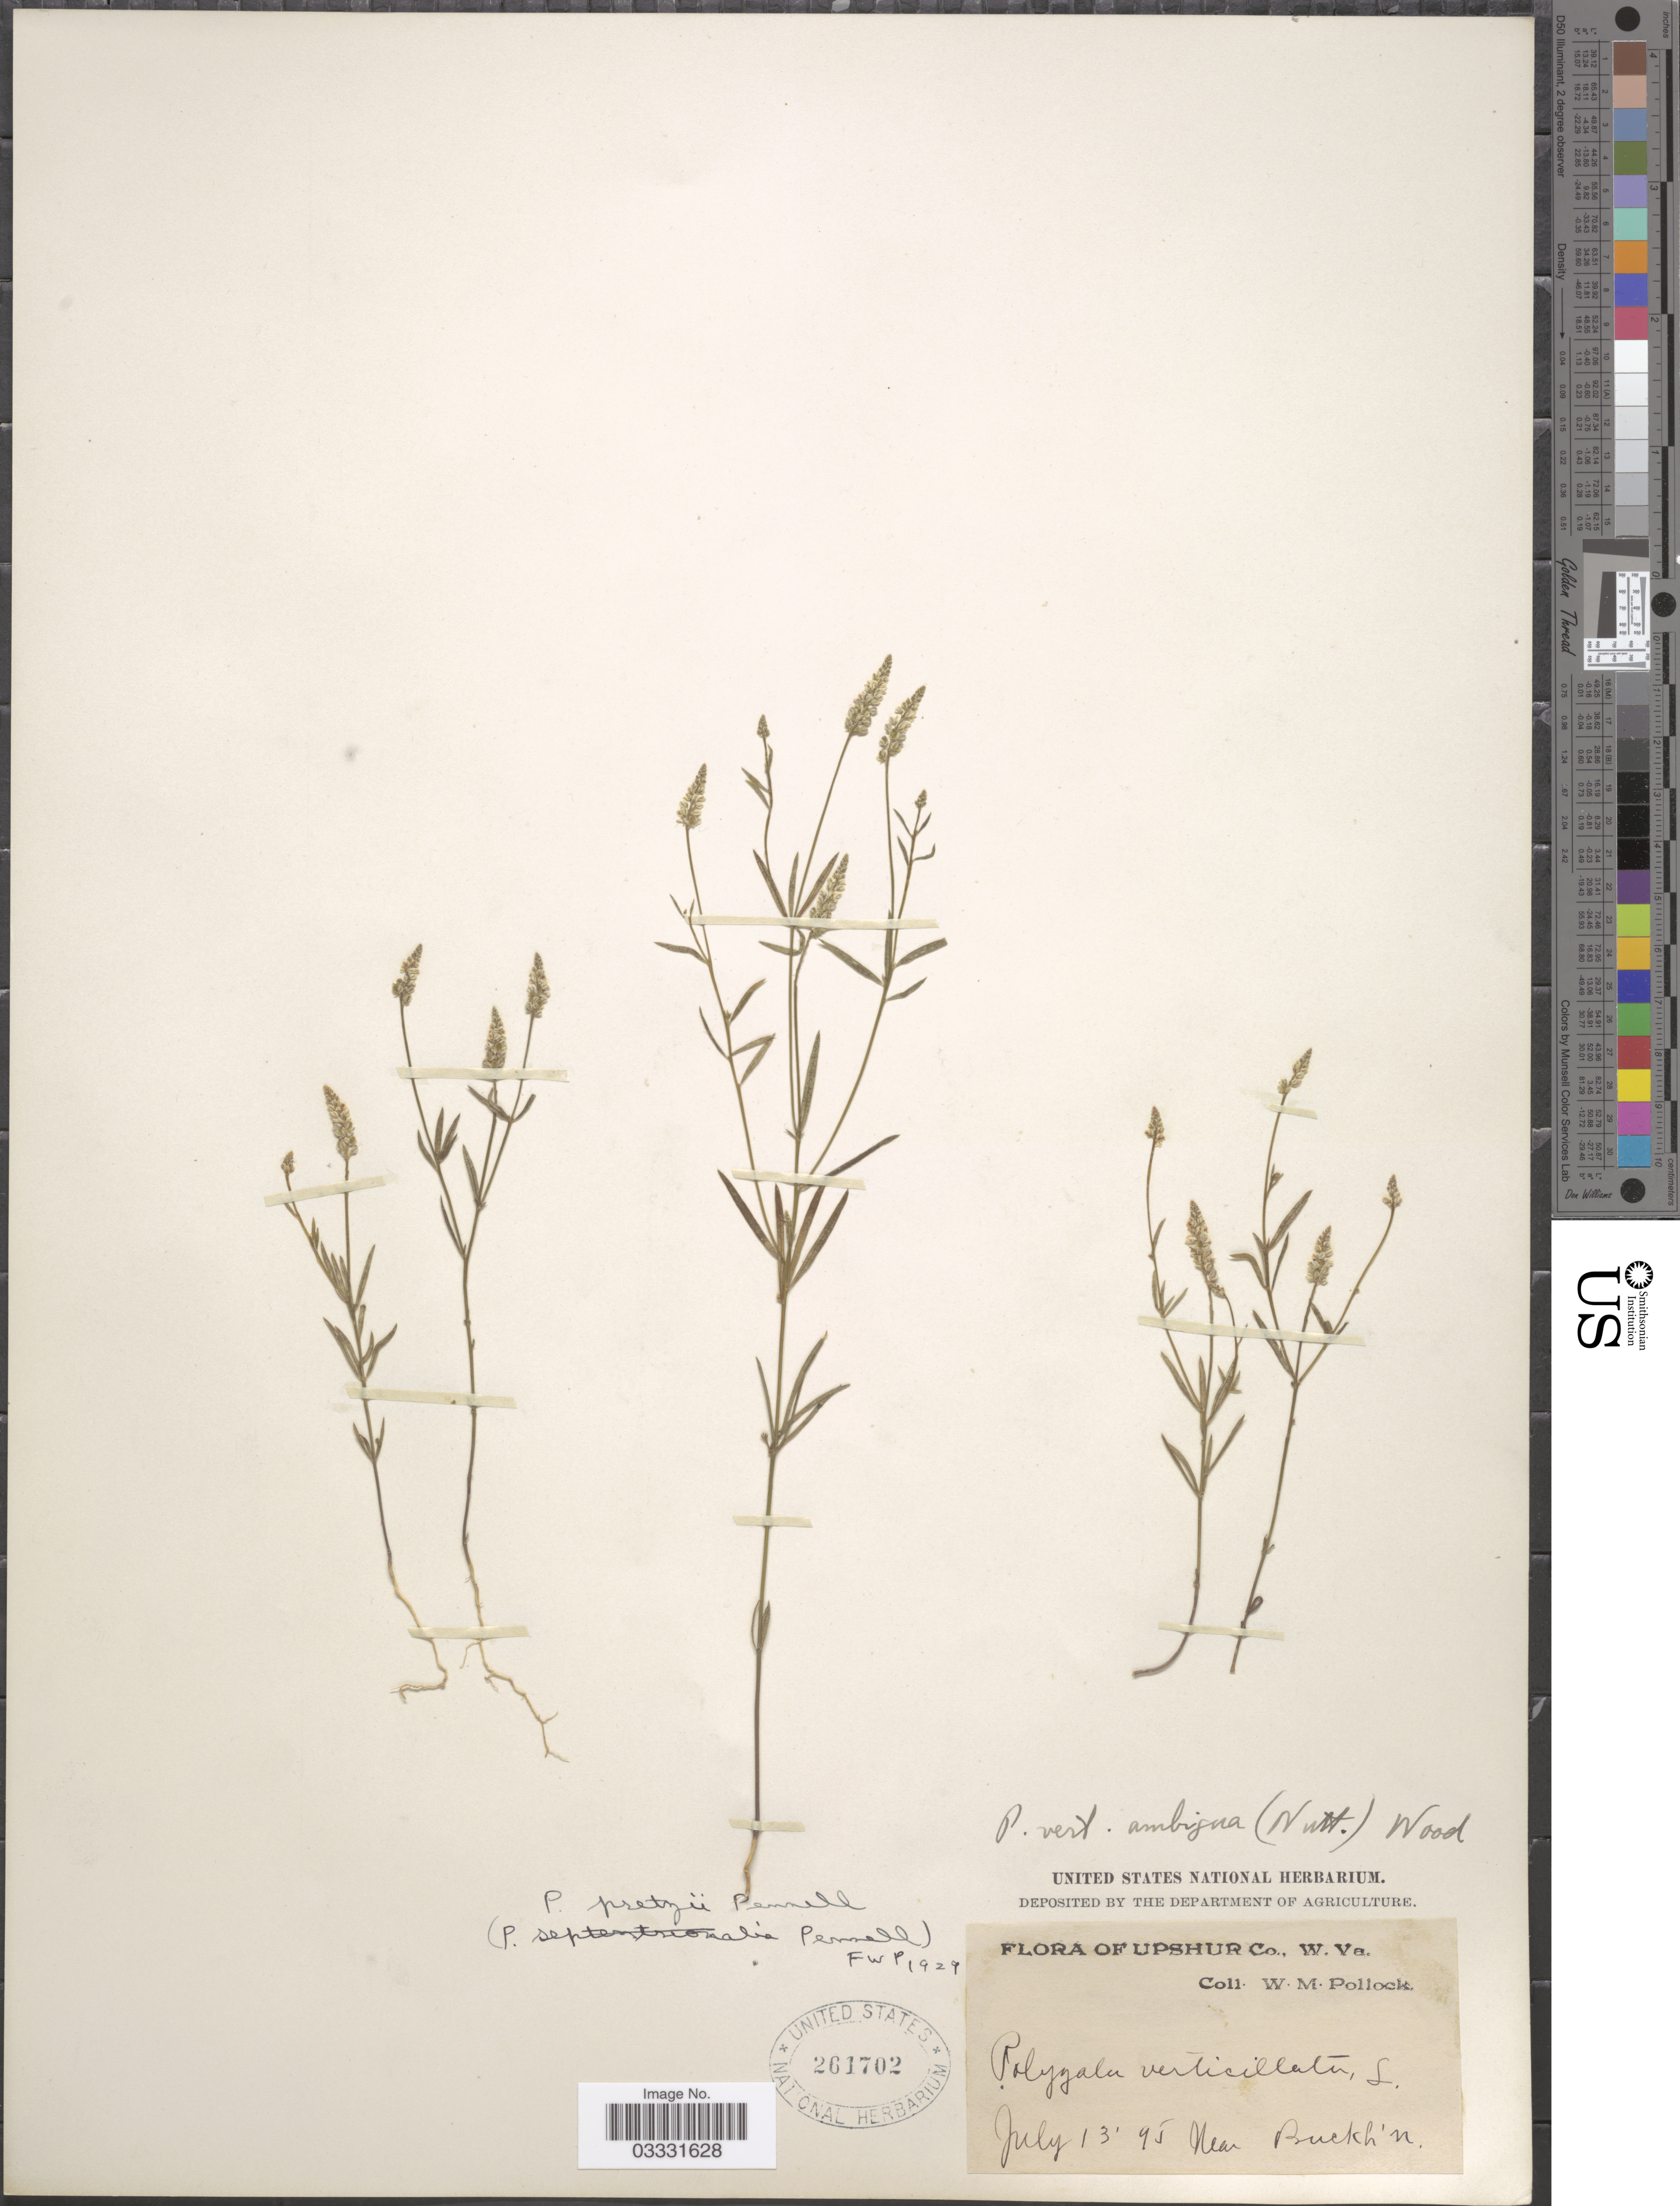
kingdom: Plantae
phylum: Tracheophyta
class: Magnoliopsida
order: Fabales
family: Polygalaceae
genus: Polygala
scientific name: Polygala pretzii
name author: Pennell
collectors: W. M. Pollock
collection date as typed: Transcribed d/m/y: 13/7/95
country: United States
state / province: West Virginia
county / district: Upshur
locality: Near Buckh' n.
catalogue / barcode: US 261702